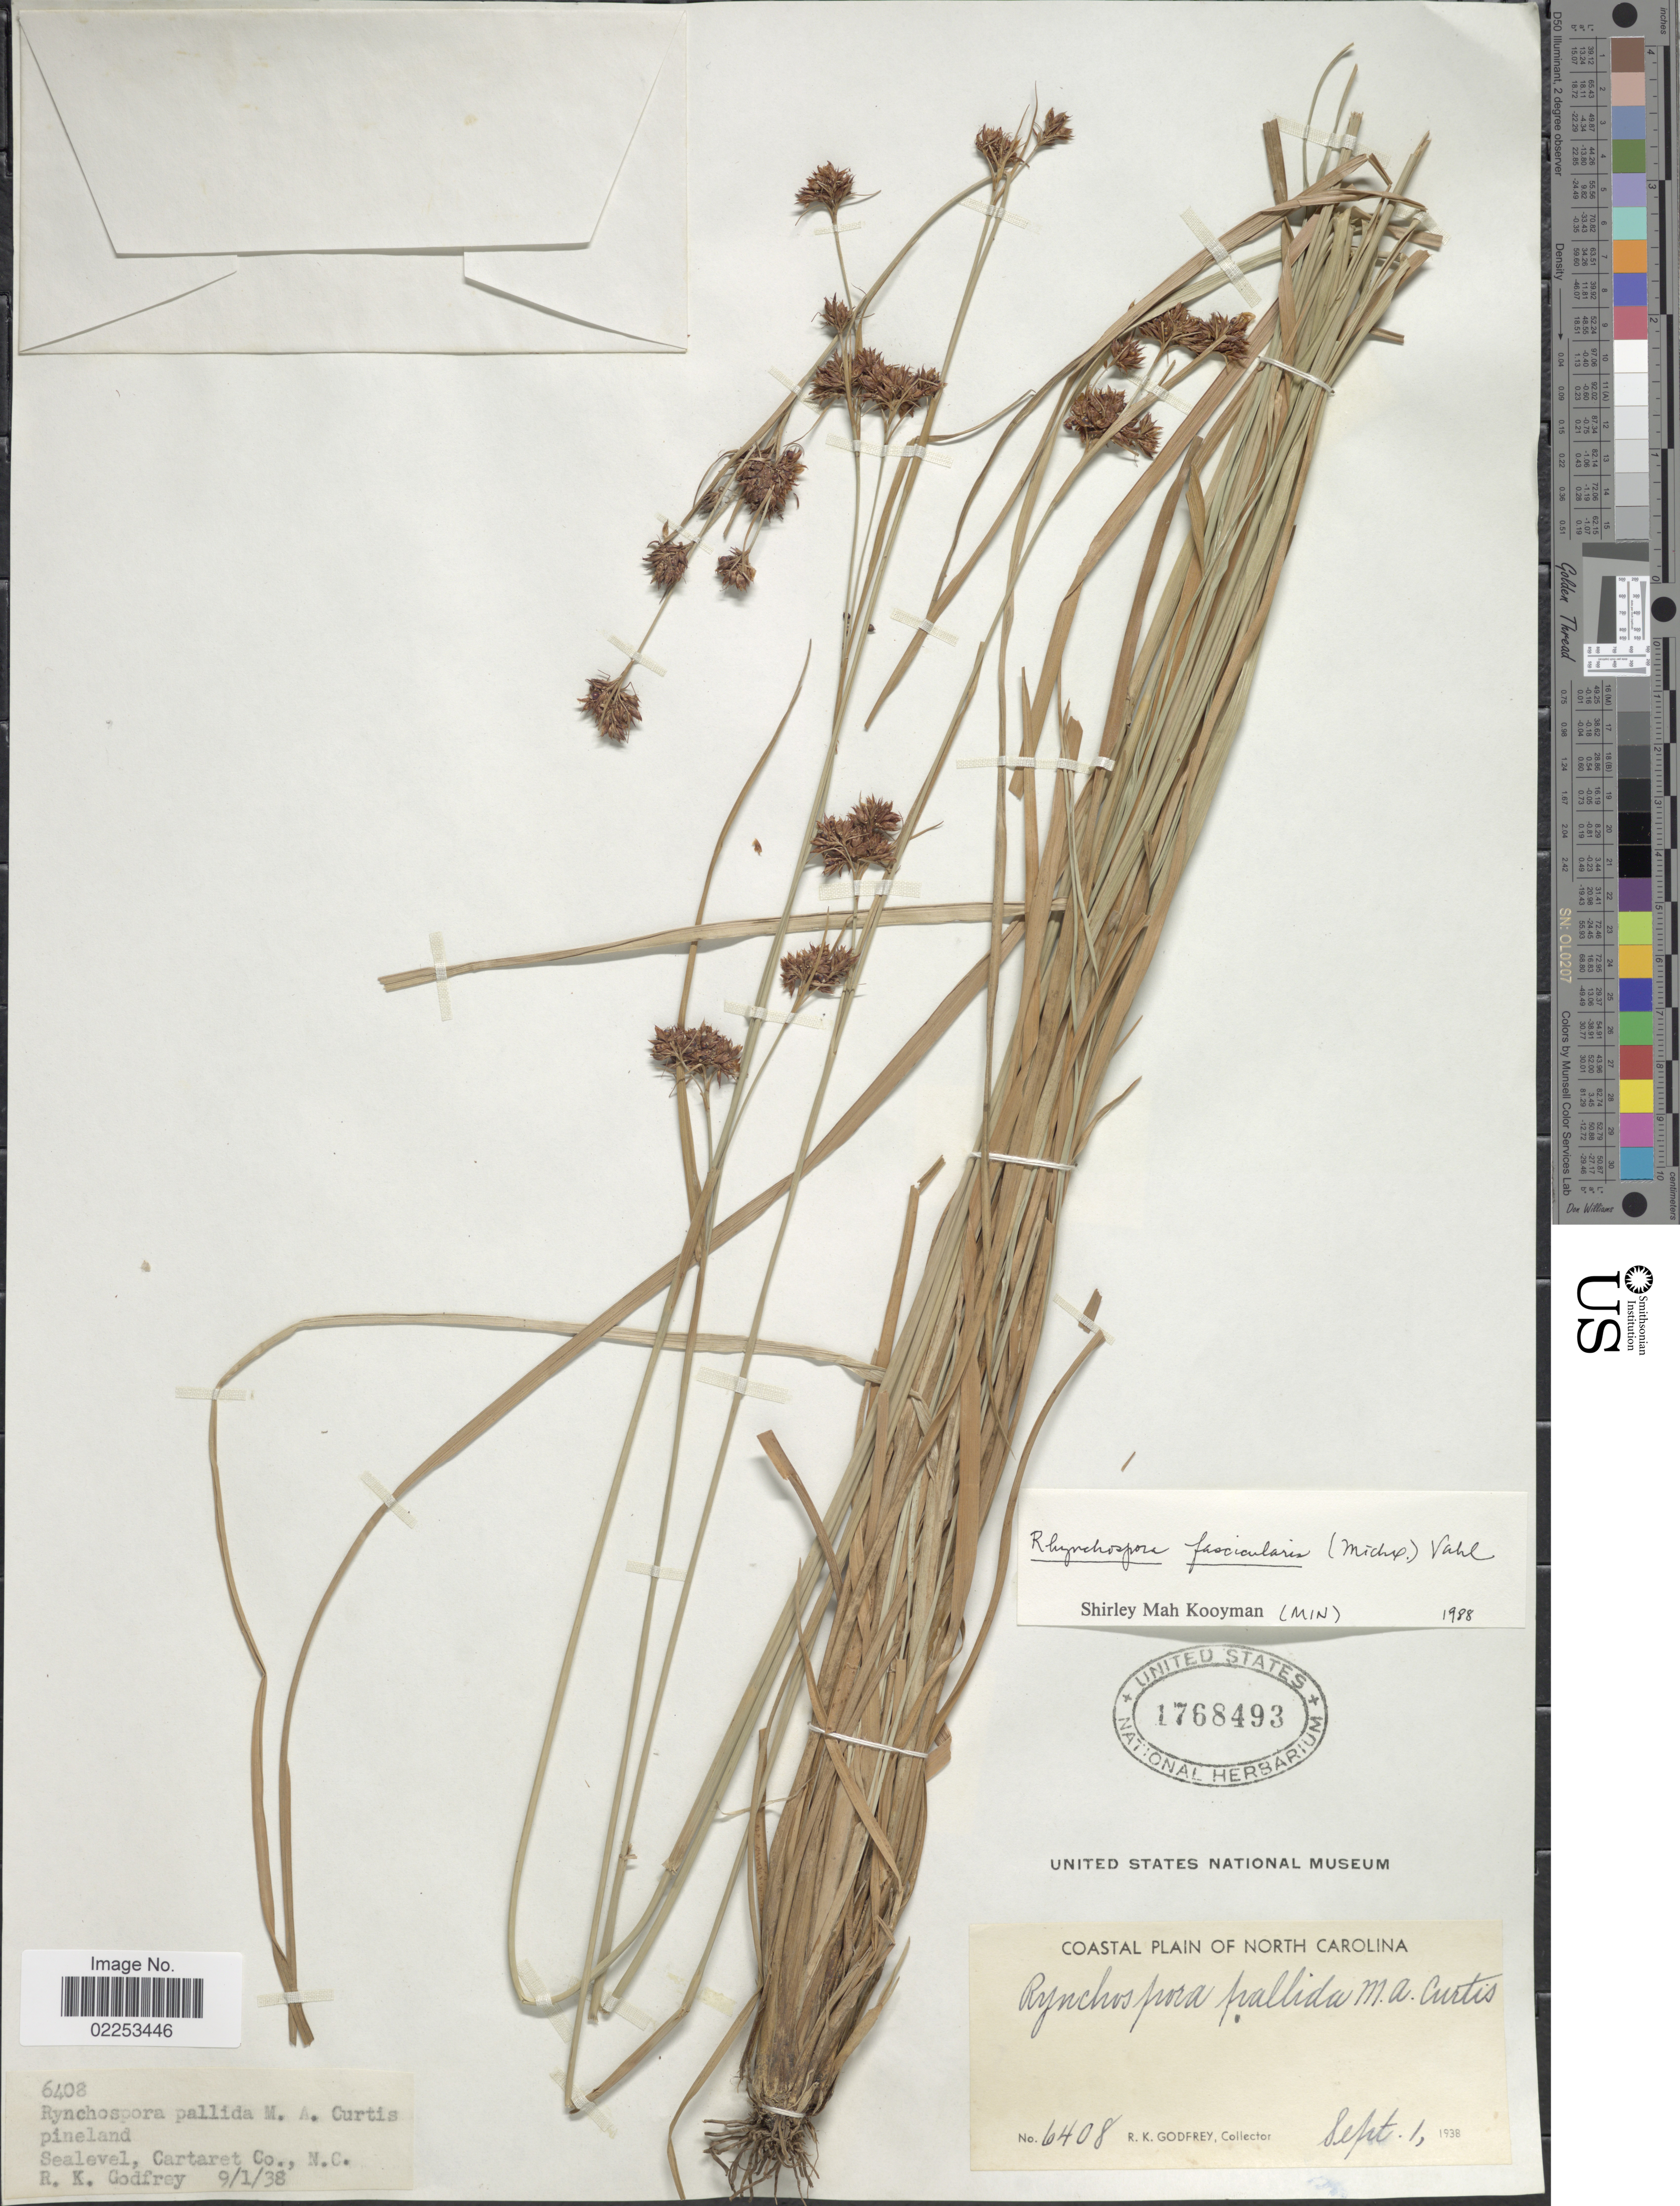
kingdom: Plantae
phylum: Tracheophyta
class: Liliopsida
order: Poales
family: Cyperaceae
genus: Rhynchospora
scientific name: Rhynchospora fascicularis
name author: (Michx.) Vahl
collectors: R. K. Godfrey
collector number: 6408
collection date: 1938-09-01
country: United States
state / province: North Carolina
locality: Coastal Plain of North Carolina, pineland, Sealevel, Cartaret Co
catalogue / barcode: US 1768493